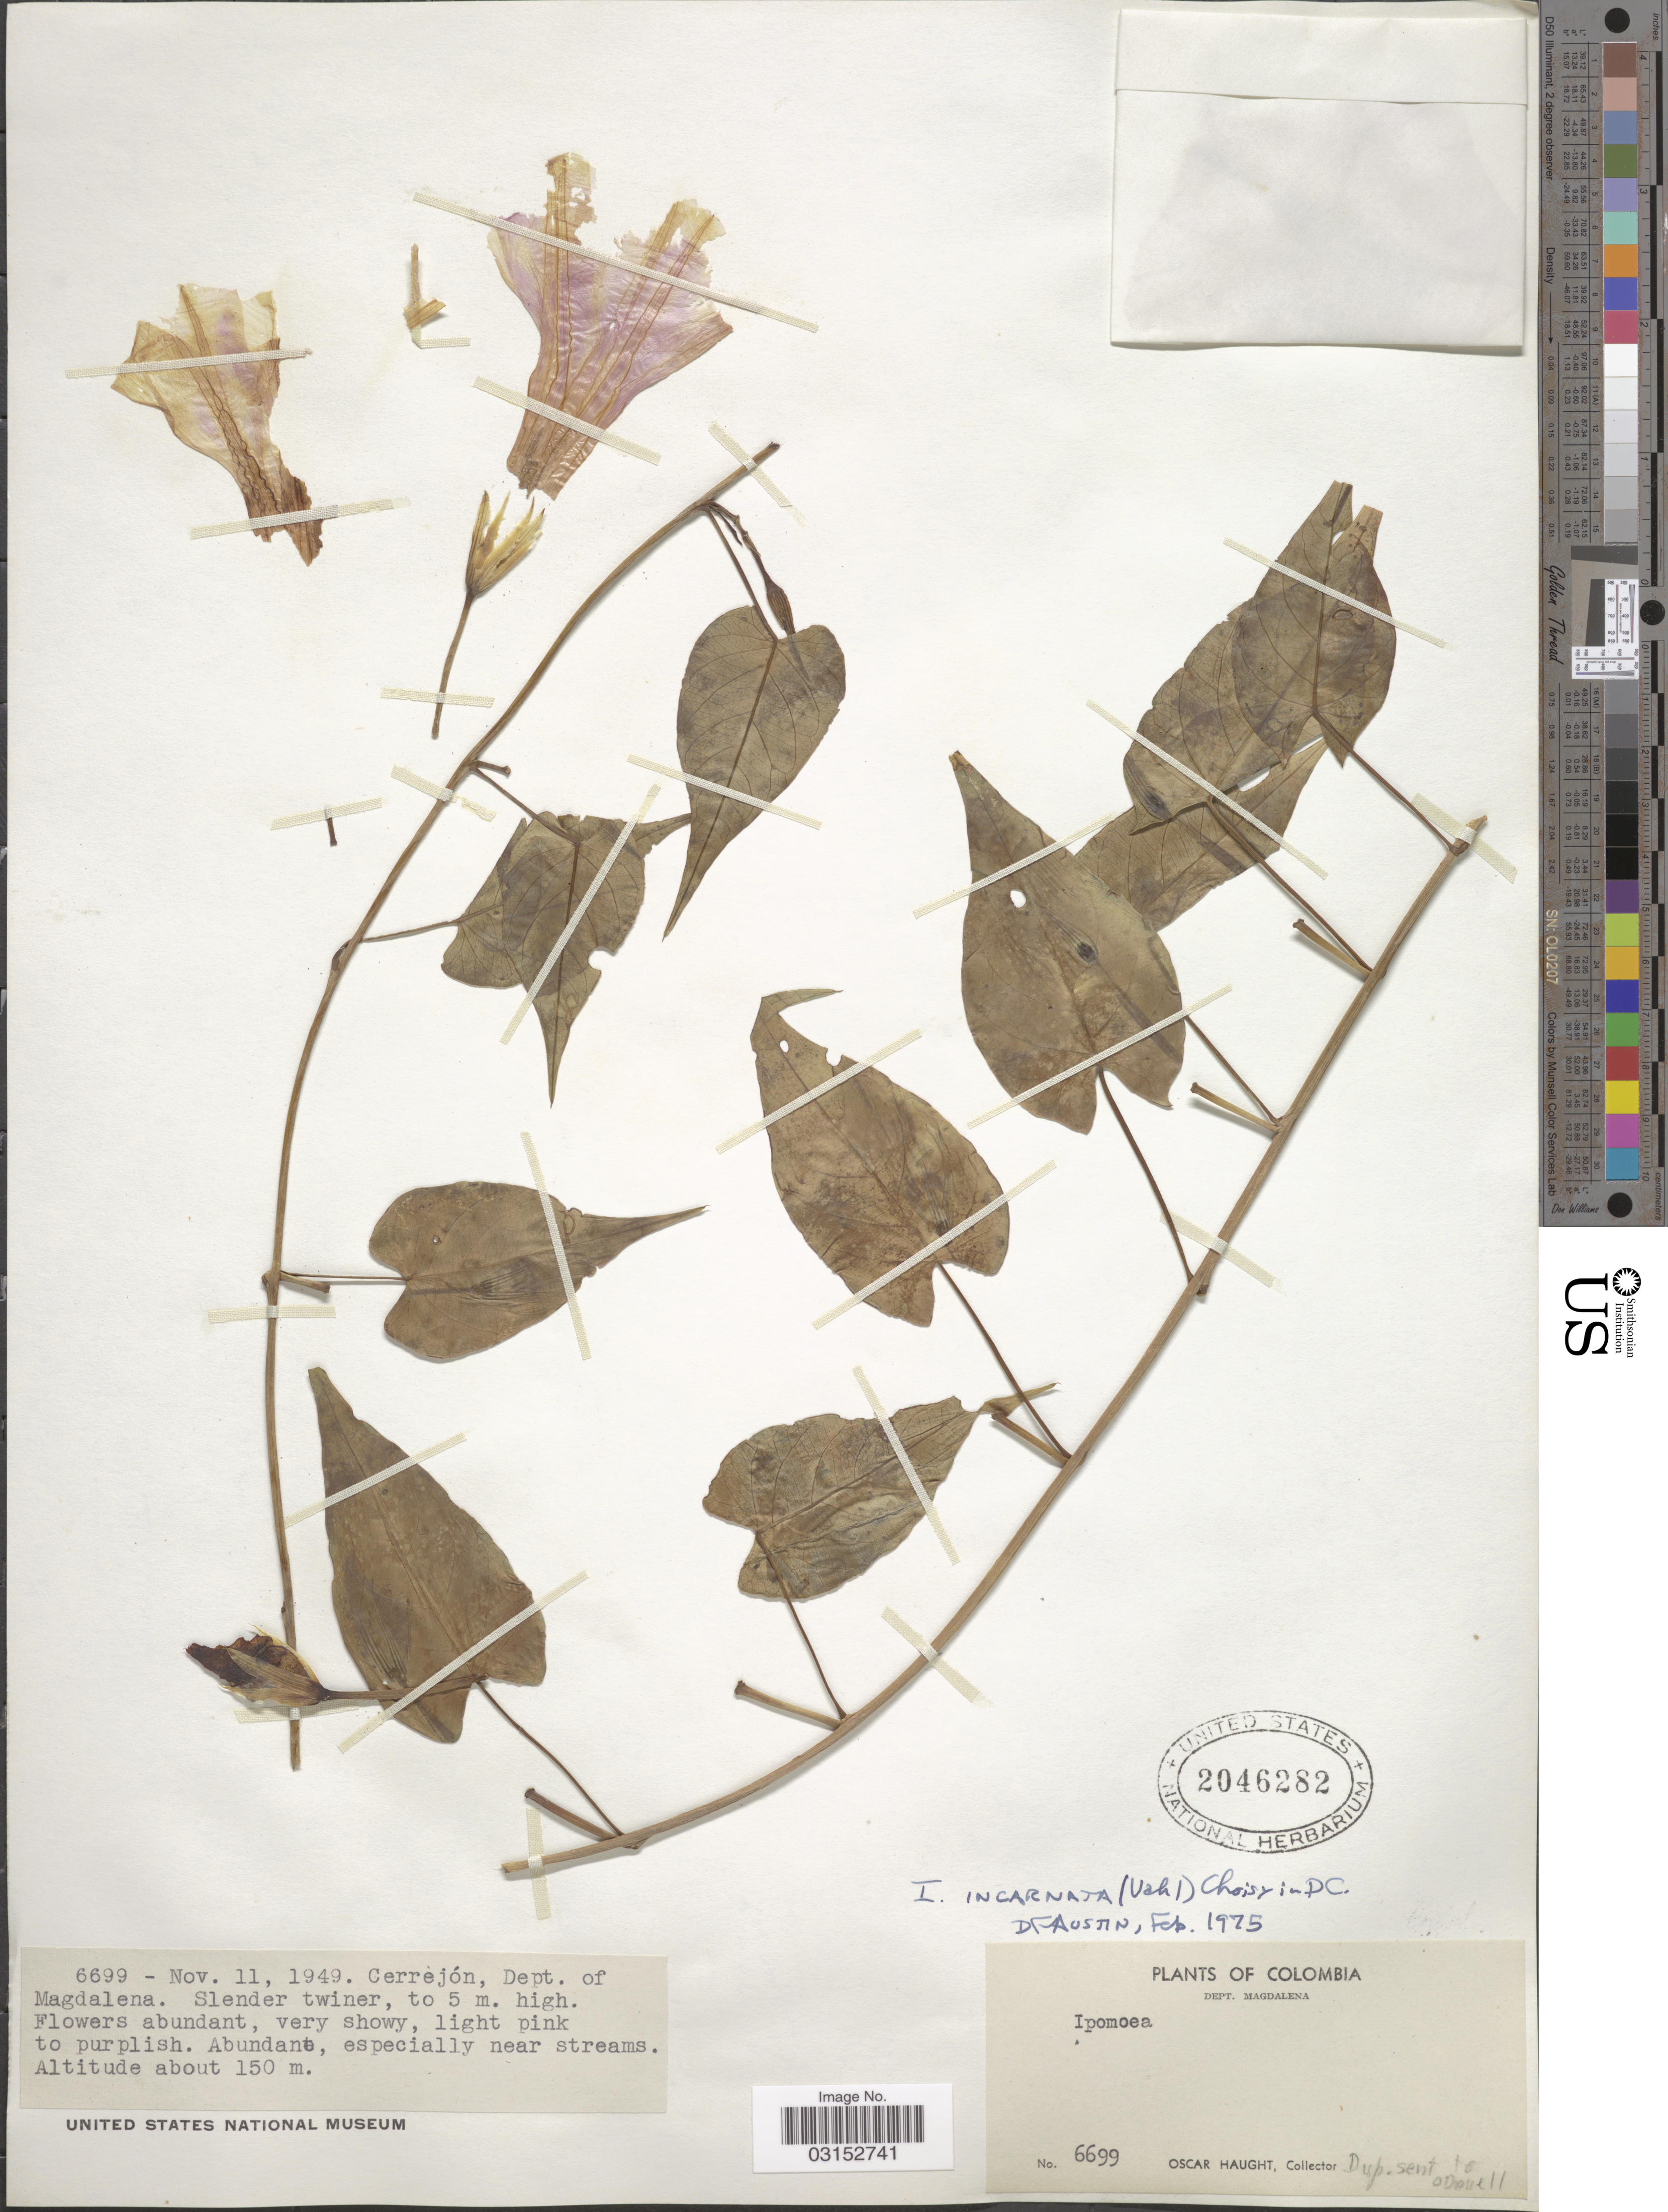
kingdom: Plantae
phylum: Tracheophyta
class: Magnoliopsida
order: Solanales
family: Convolvulaceae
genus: Ipomoea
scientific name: Ipomoea incarnata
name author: (Vahl) Choisy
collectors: O. L. Haught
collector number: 6699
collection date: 1949-11-11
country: Colombia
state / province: Magdalena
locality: Cerrejón, Dept. of Magdalena.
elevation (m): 150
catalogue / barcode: US 2046282